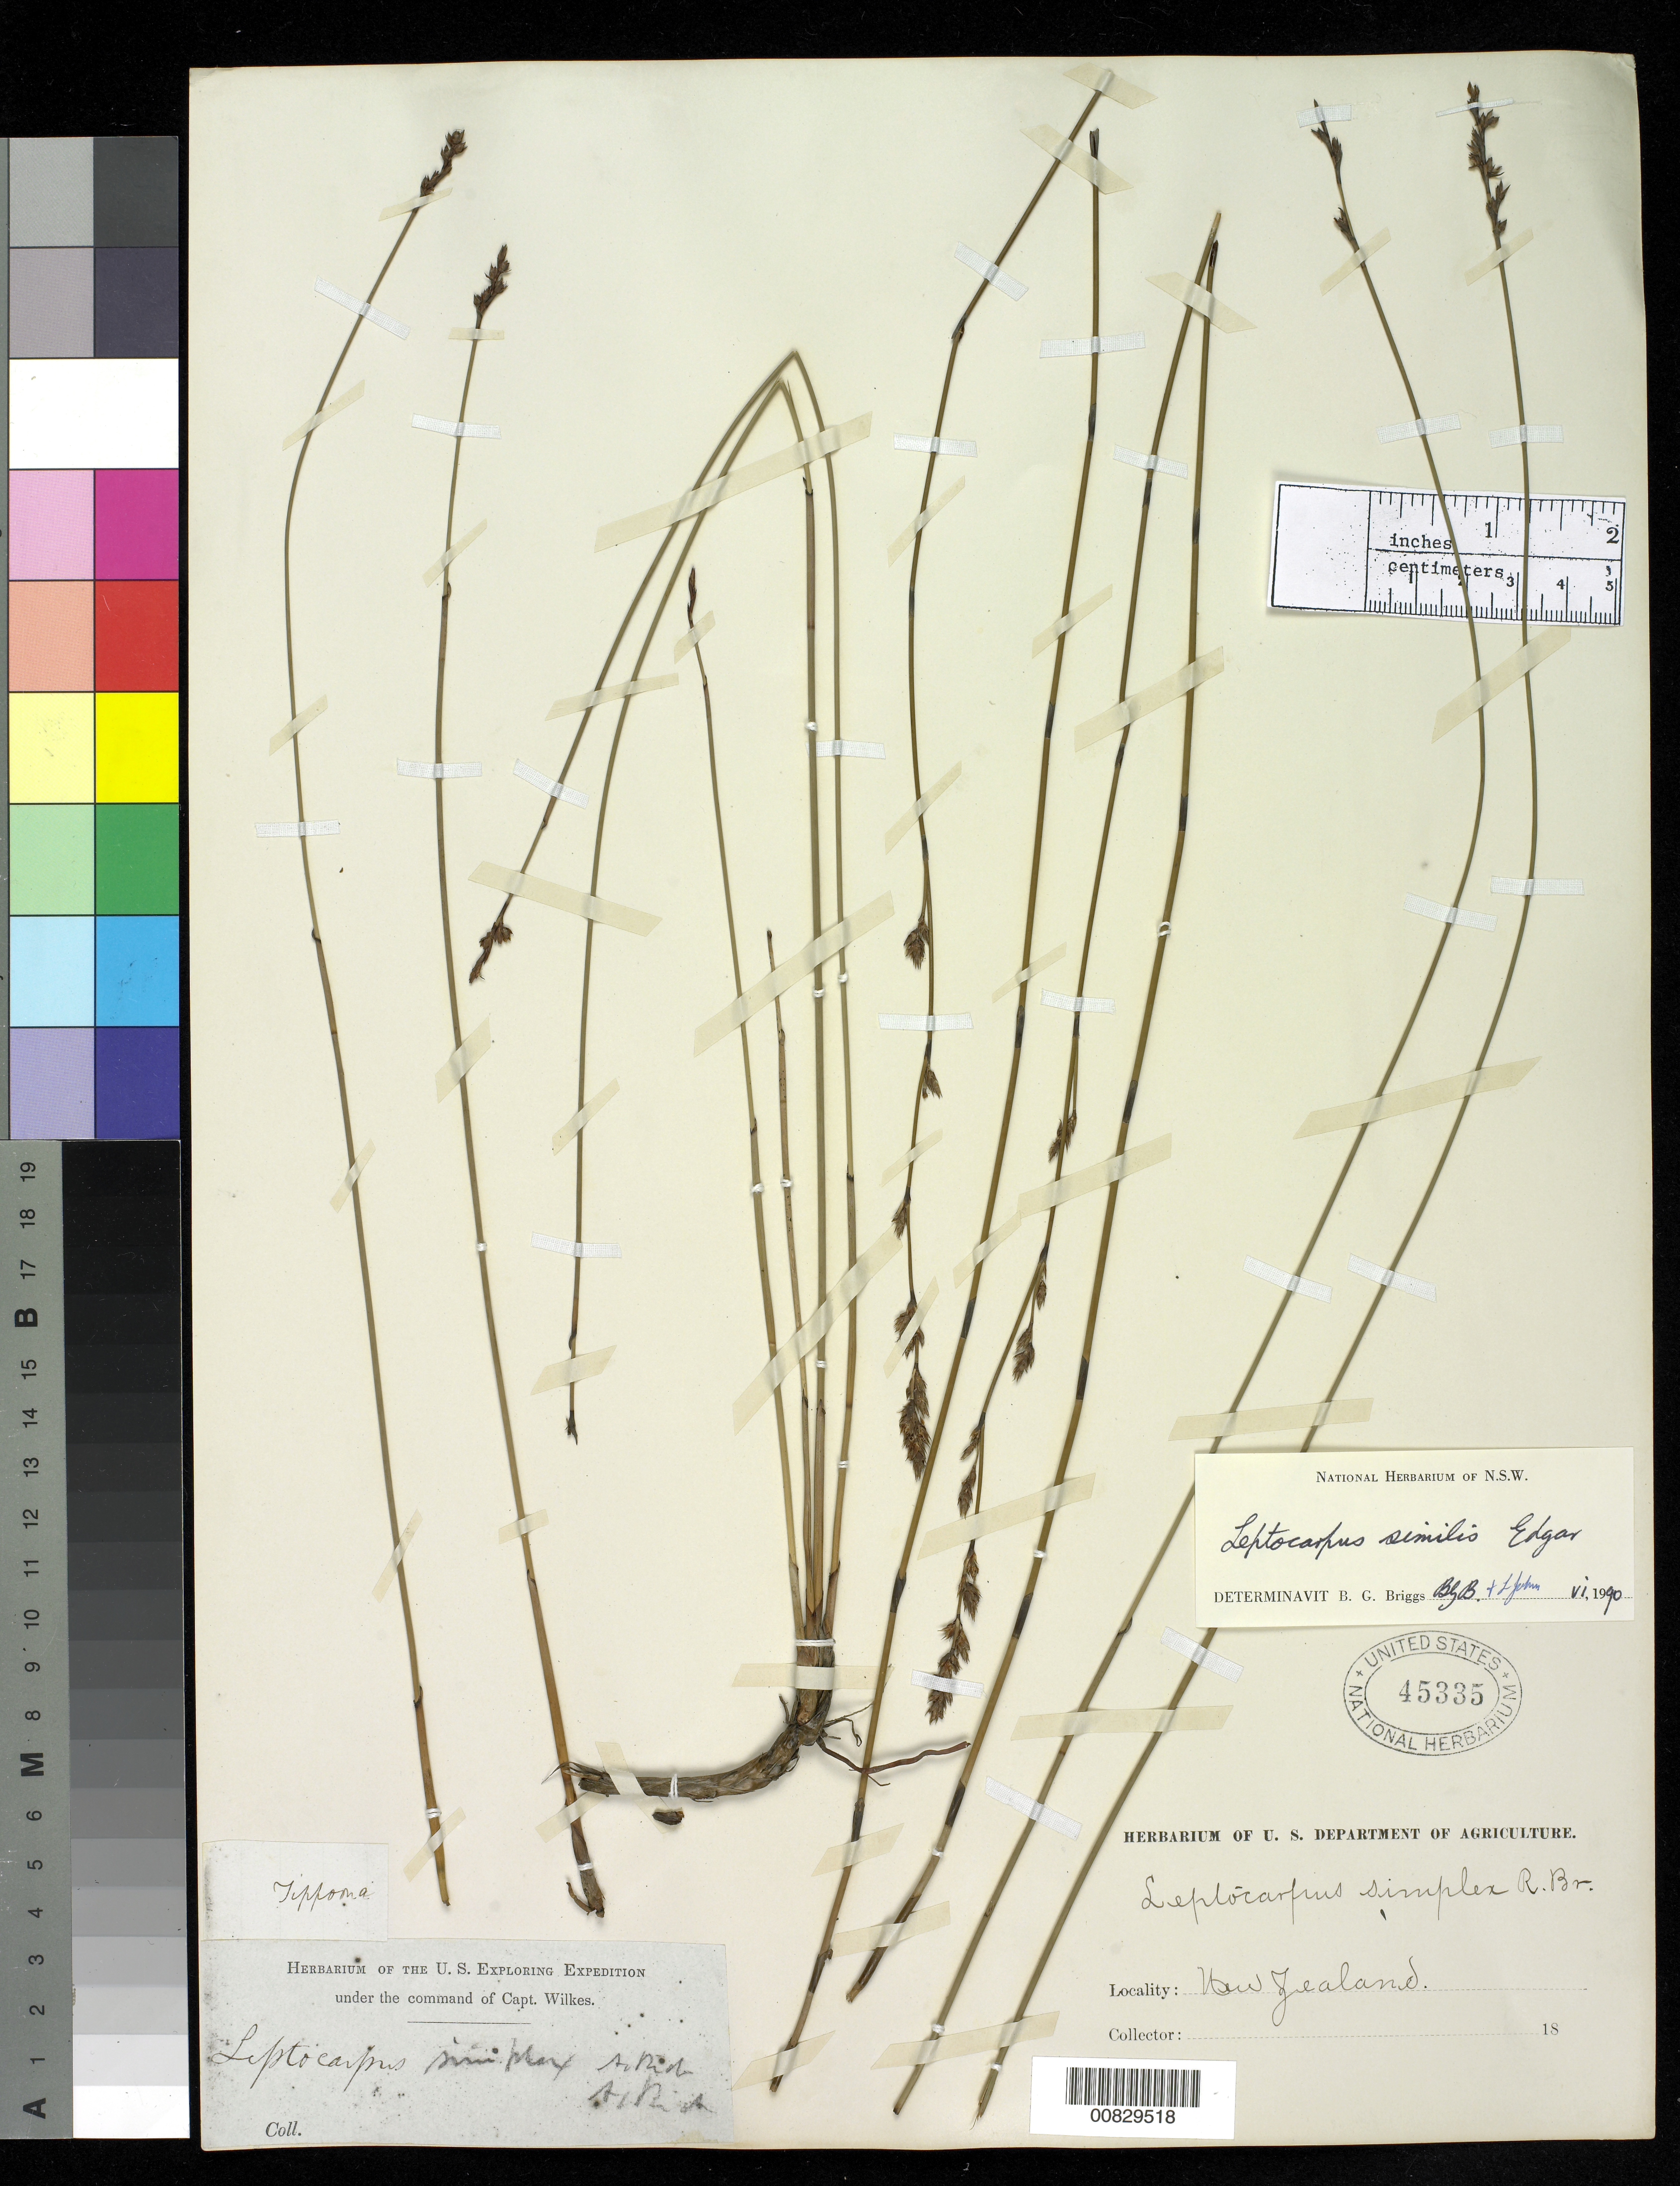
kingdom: Plantae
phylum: Tracheophyta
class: Liliopsida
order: Poales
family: Restionaceae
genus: Leptocarpus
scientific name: Leptocarpus similis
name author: Edgar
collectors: Wilkes Explor. Exped.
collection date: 1838/1842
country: New Zealand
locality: New Zealand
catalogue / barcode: US 45355